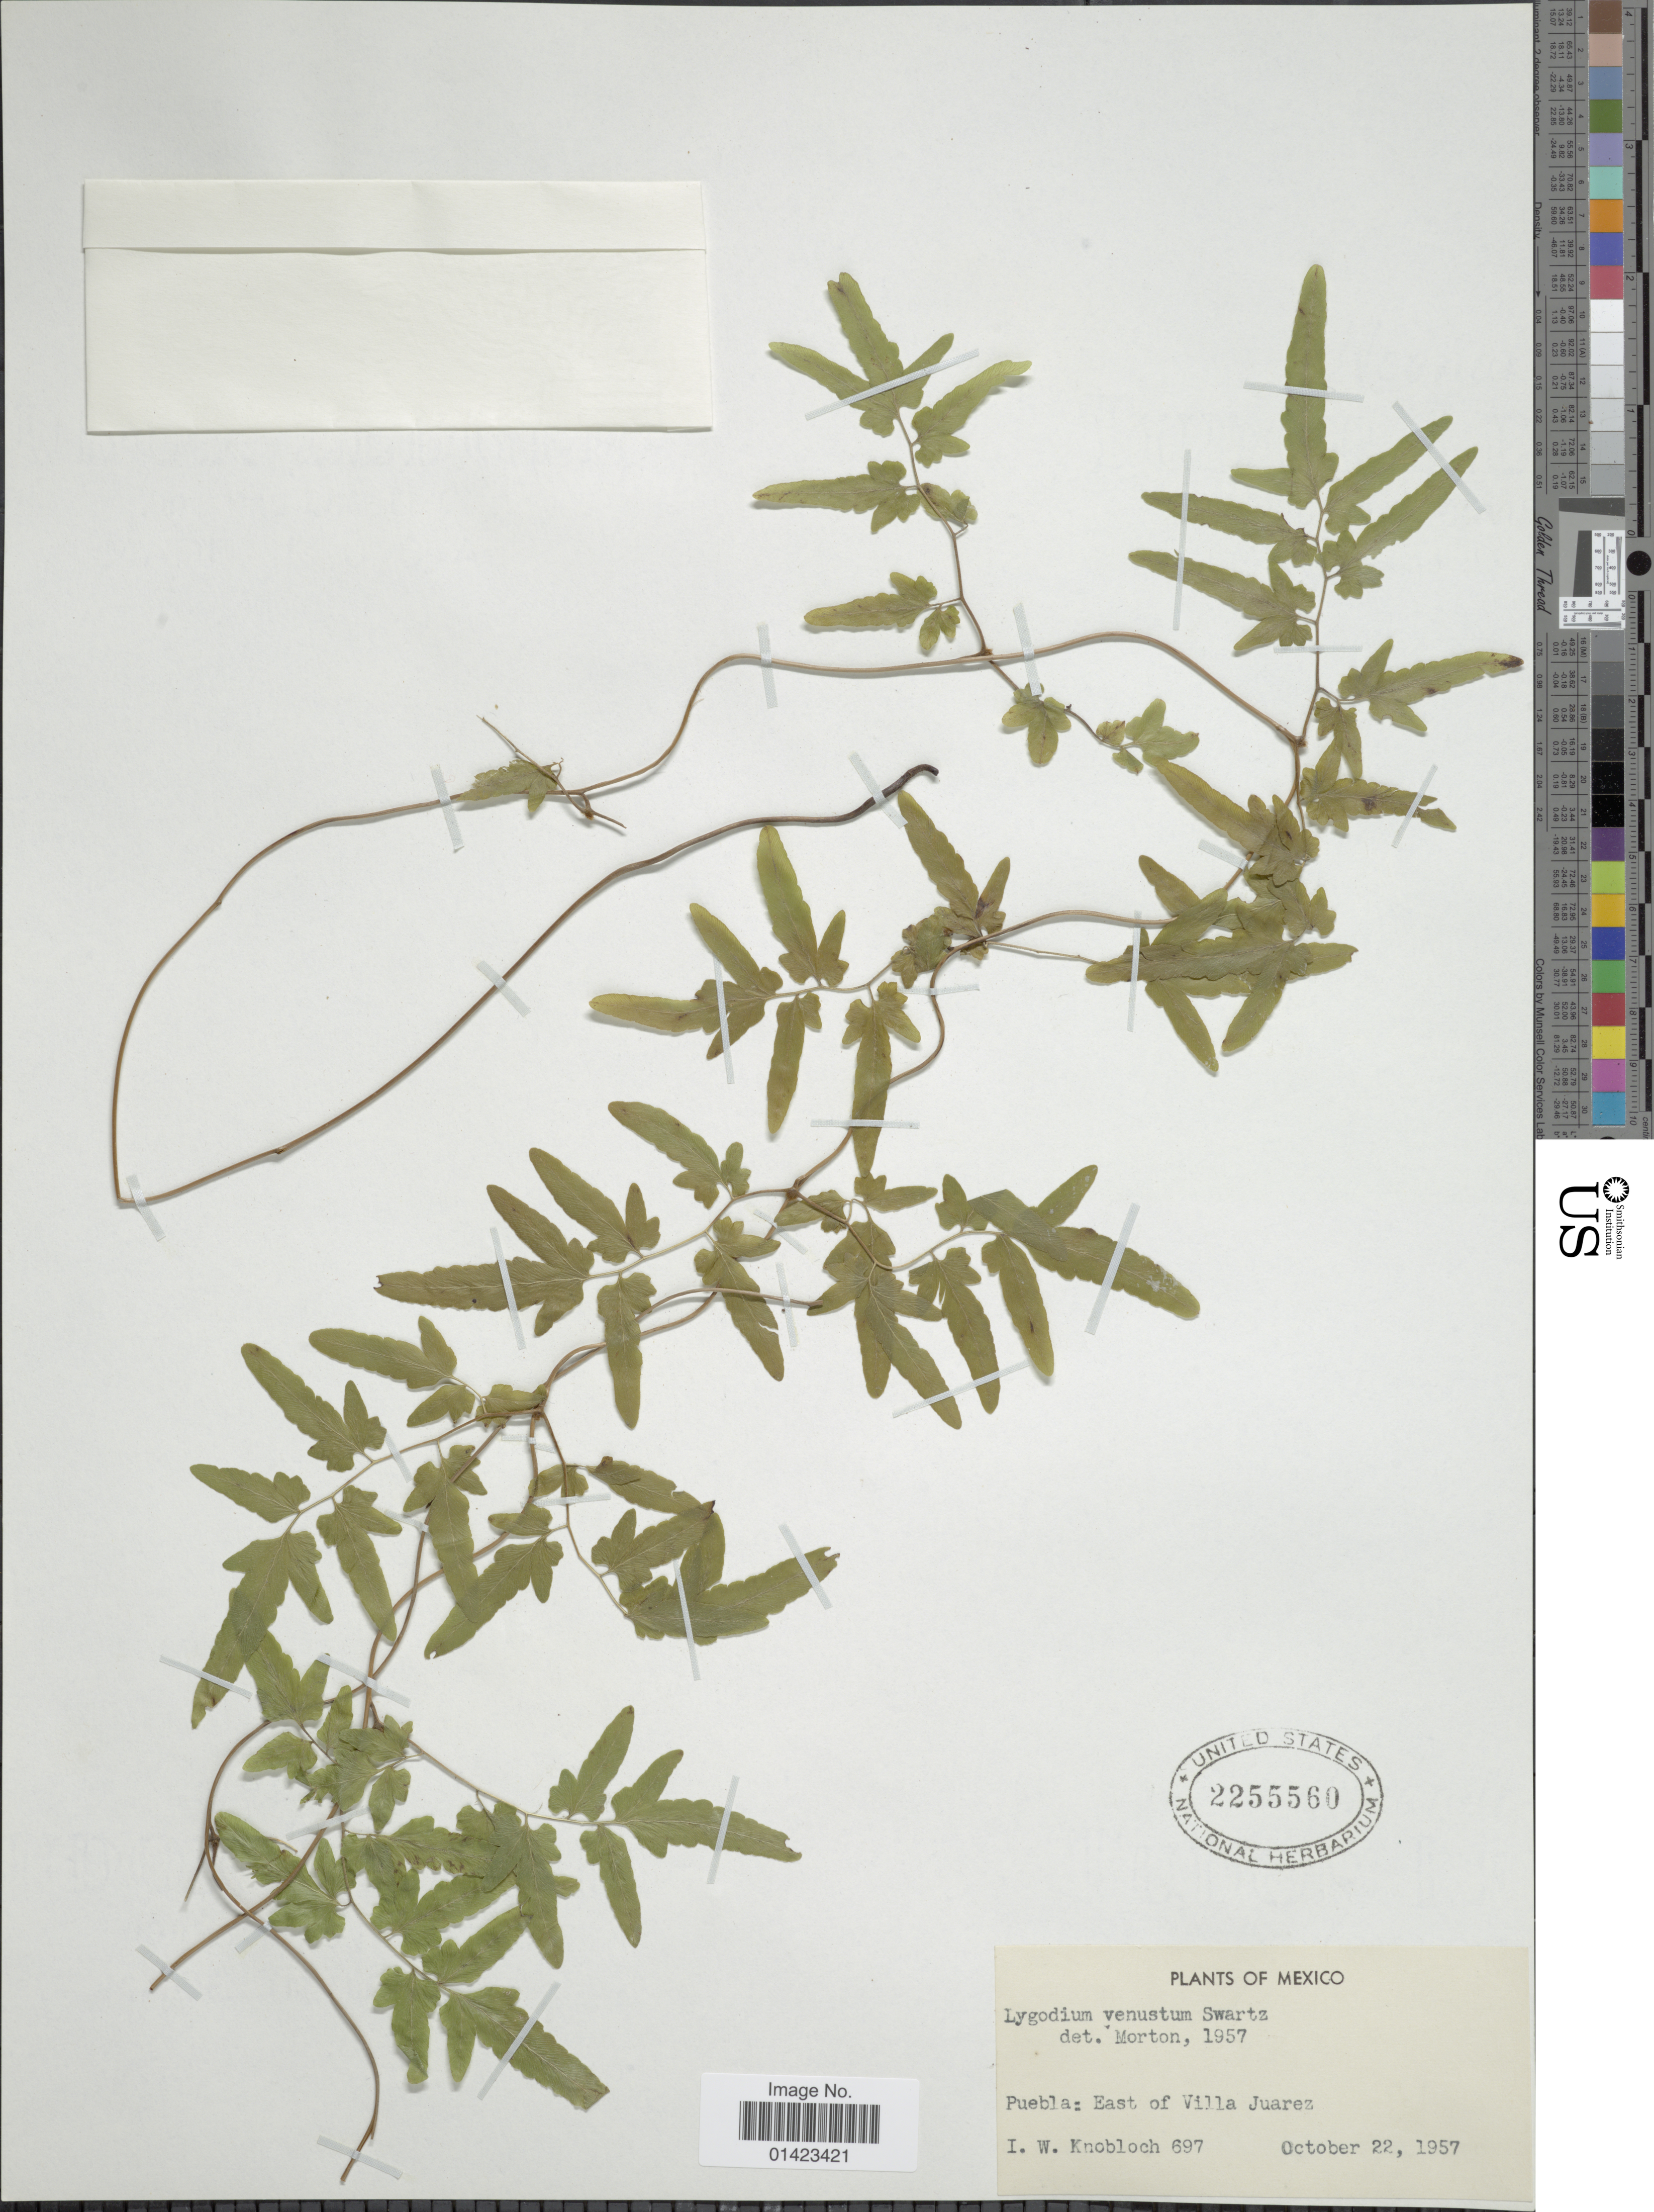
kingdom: Plantae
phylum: Tracheophyta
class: Polypodiopsida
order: Schizaeales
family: Lygodiaceae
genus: Lygodium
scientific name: Lygodium venustum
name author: Sw.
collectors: I. W. Knobloch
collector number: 697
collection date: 1957-10-22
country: Mexico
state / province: Puebla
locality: Puebla: East of Villa Juarez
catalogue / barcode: US 2255560